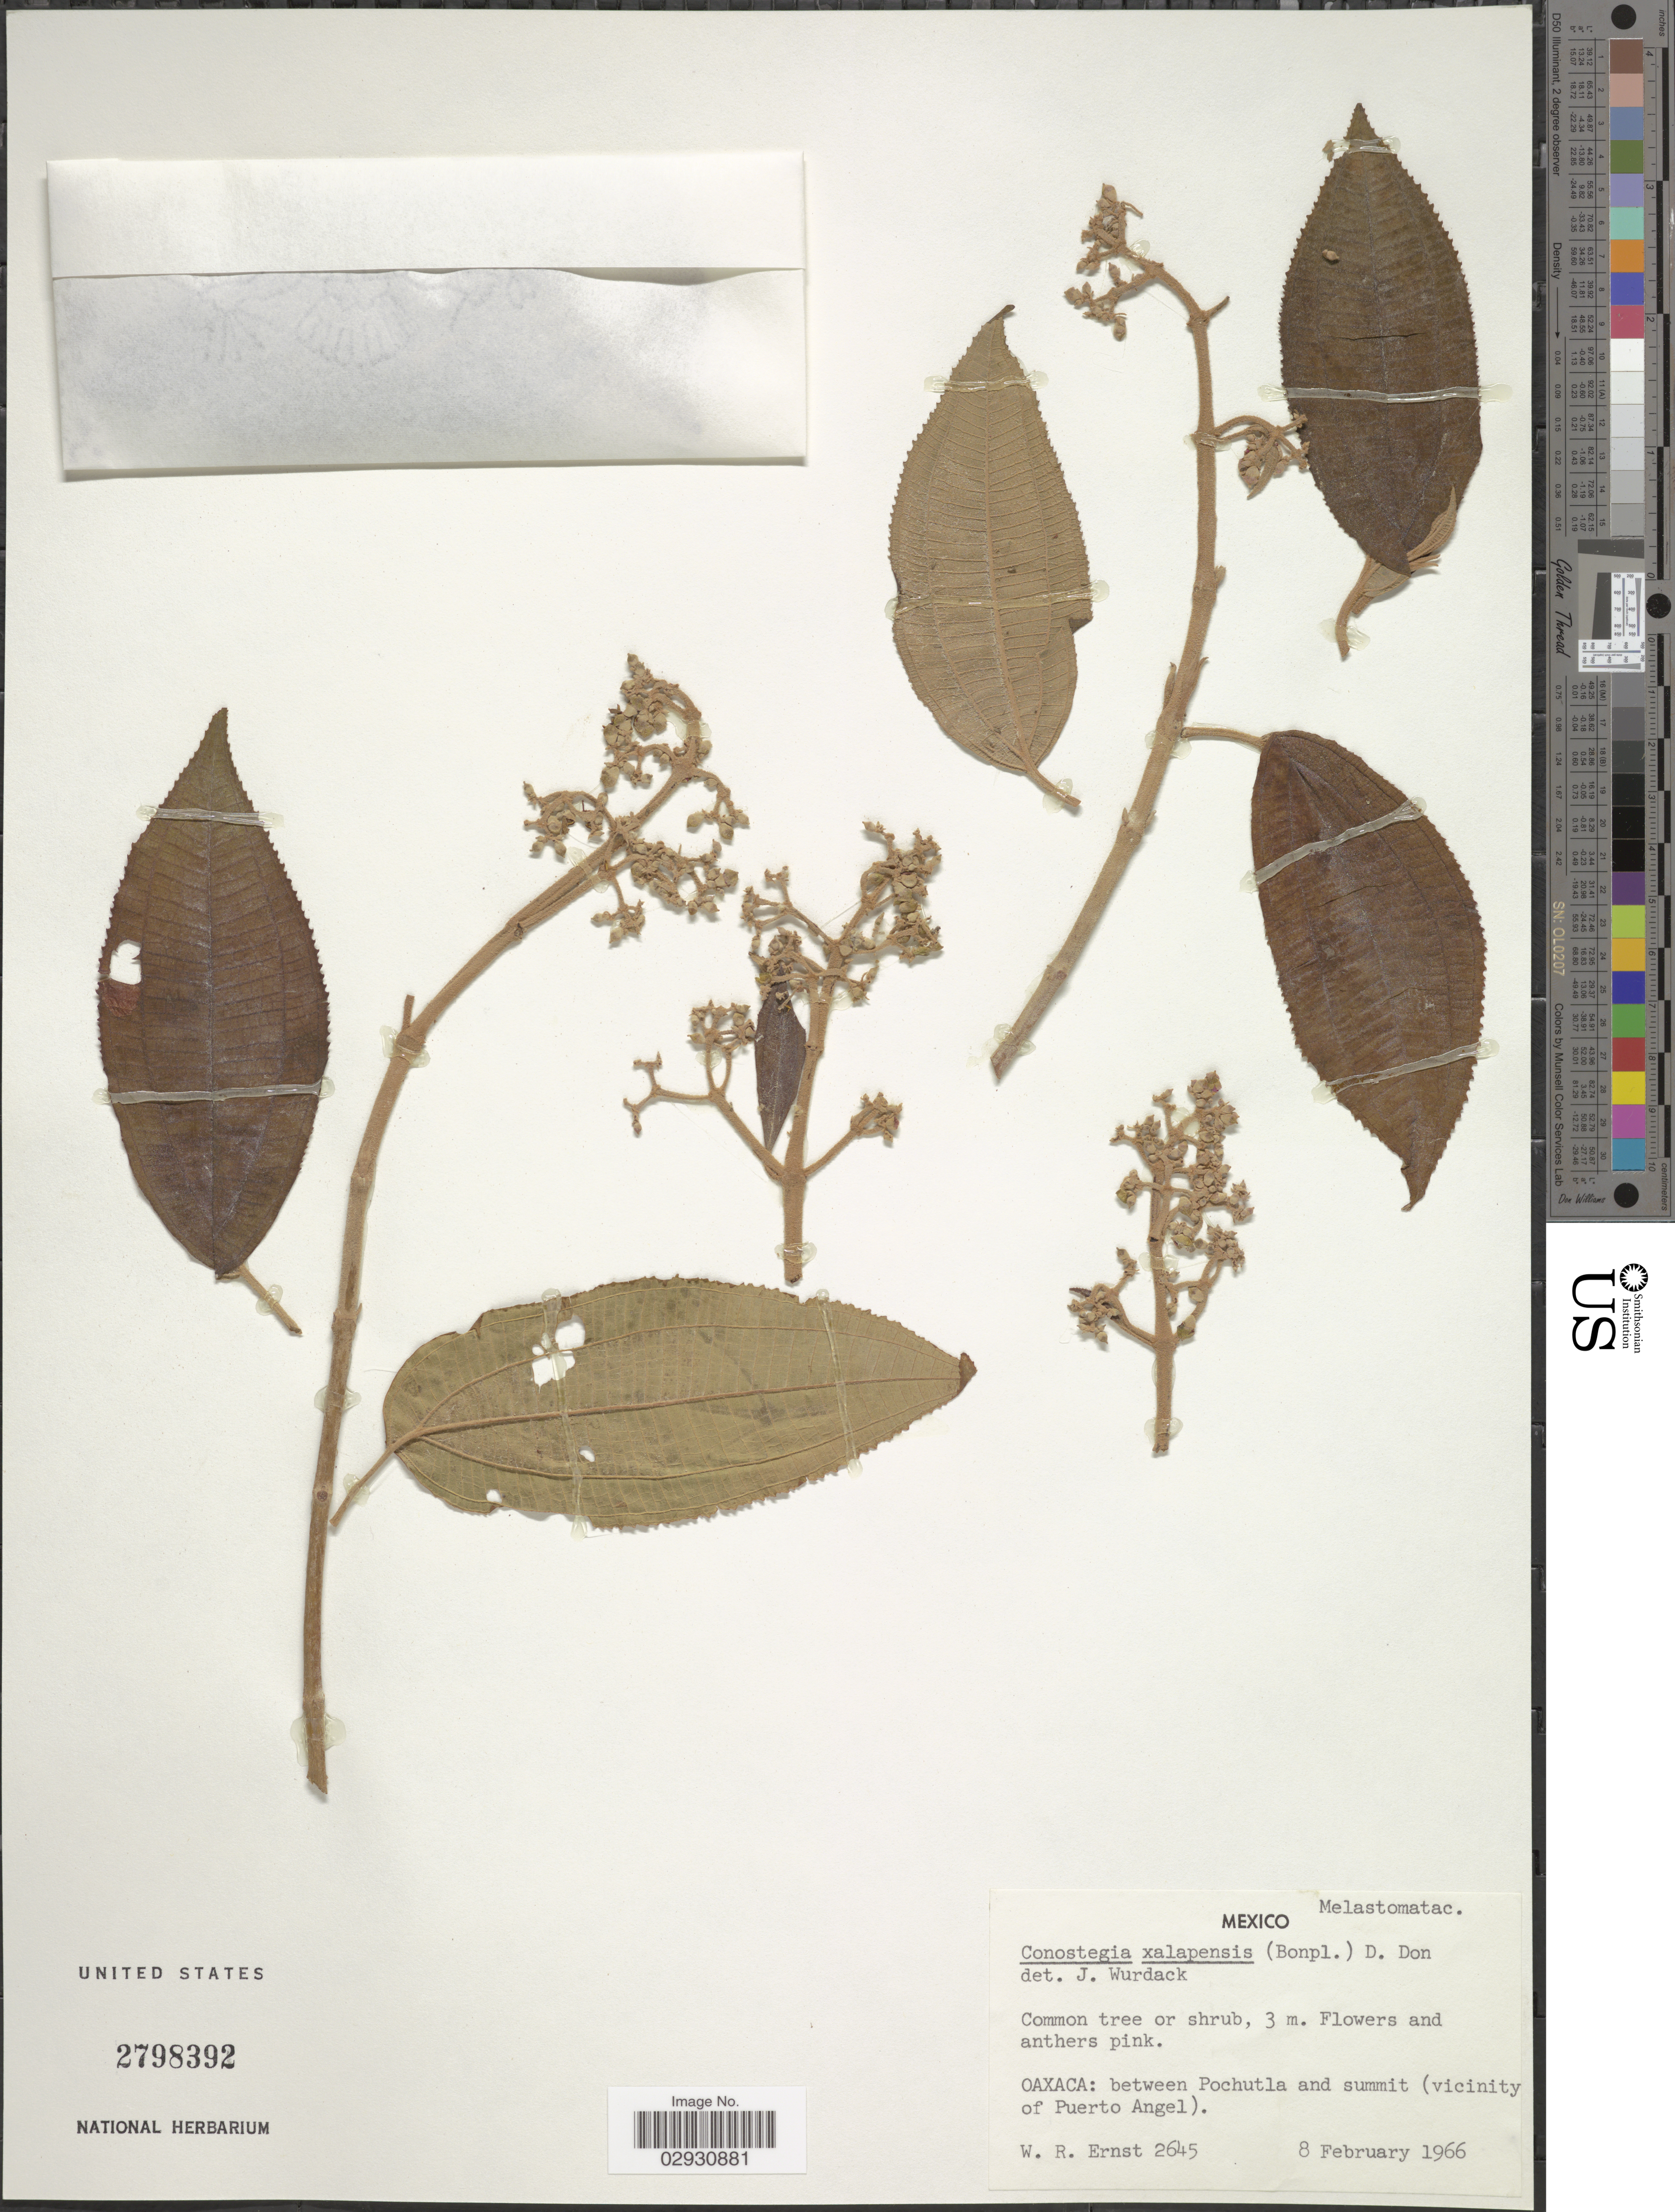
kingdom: Plantae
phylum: Tracheophyta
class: Magnoliopsida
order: Myrtales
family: Melastomataceae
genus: Conostegia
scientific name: Conostegia quadrangularis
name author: Schltdl. ex Steud.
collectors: W. R. Ernst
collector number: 2645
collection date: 1966-02-08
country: Mexico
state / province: Oaxaca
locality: Between Pochutla and summit (vicinity of Puerto Angel).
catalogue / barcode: US 2798392